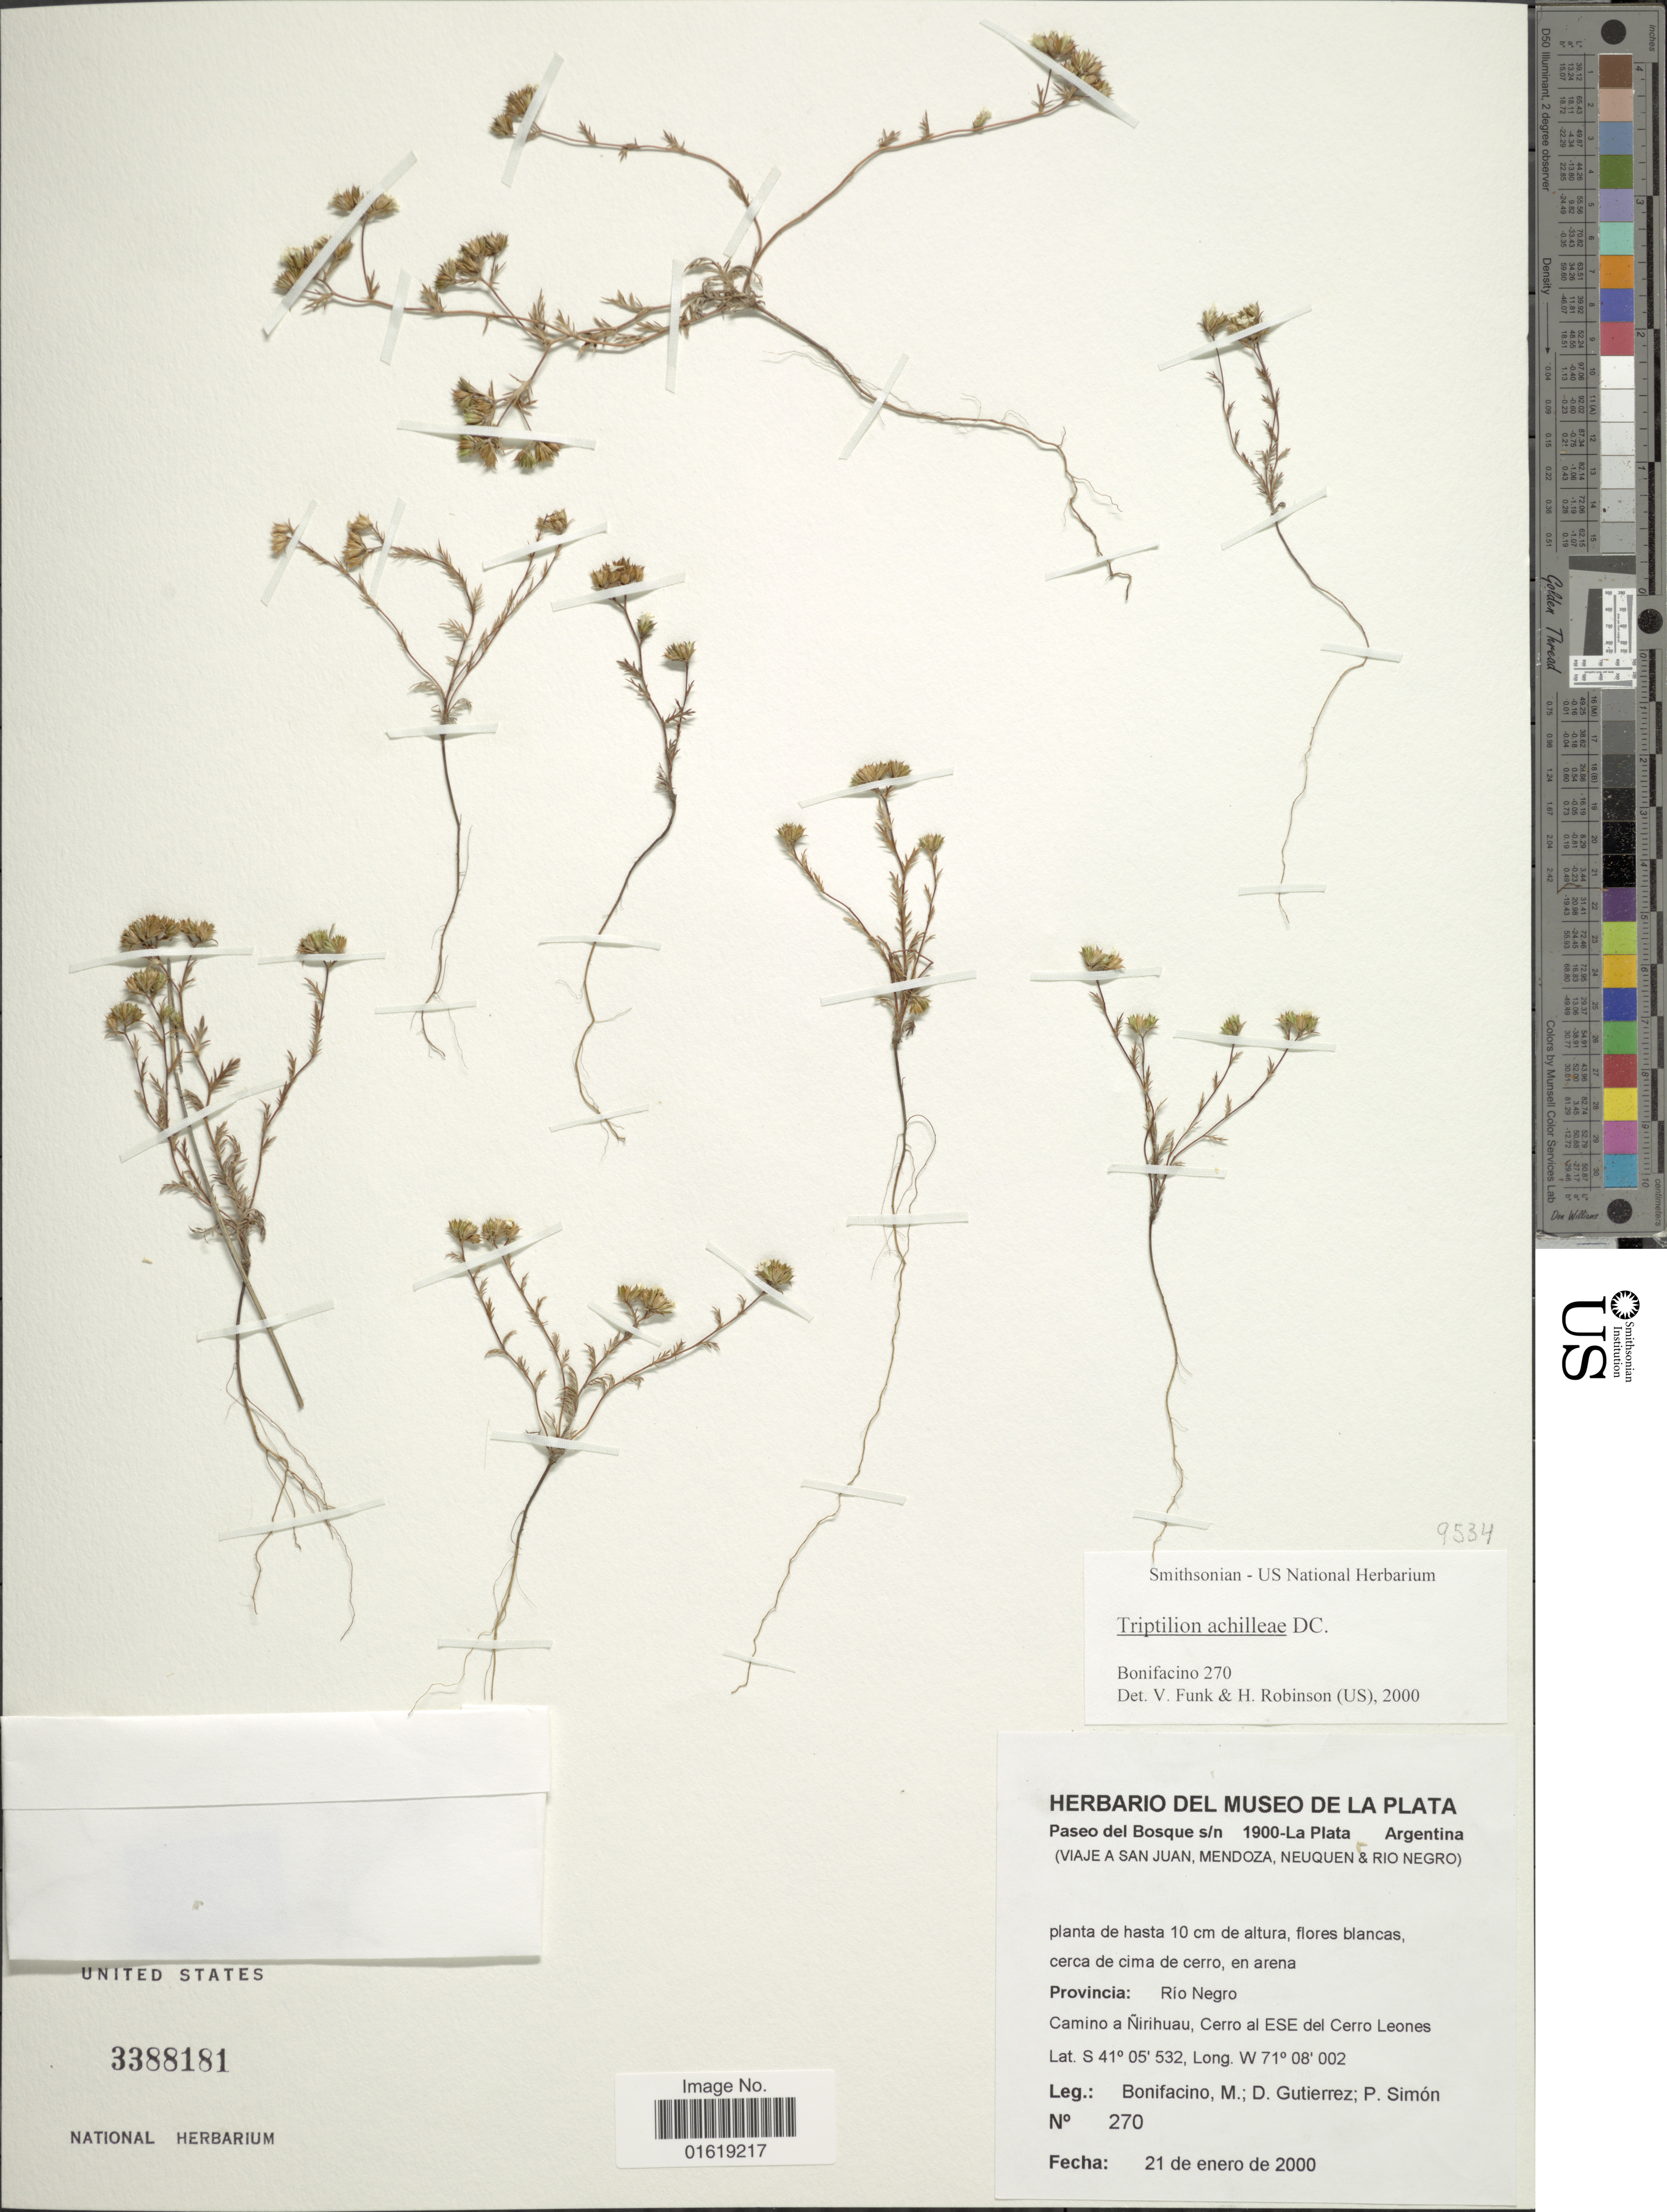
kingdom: Plantae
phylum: Tracheophyta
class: Magnoliopsida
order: Asterales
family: Asteraceae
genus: Triptilion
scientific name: Triptilion achilleae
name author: DC.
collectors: M. Bonifacino, D. G. Gutiérrez & P. Simon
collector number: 0270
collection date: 2000-01-21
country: Argentina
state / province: Rio Negro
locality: Provincia: Rio Negro. Camino a Nirihuau, Cerro al ESE del Cerro Leones.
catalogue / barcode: US 3388181